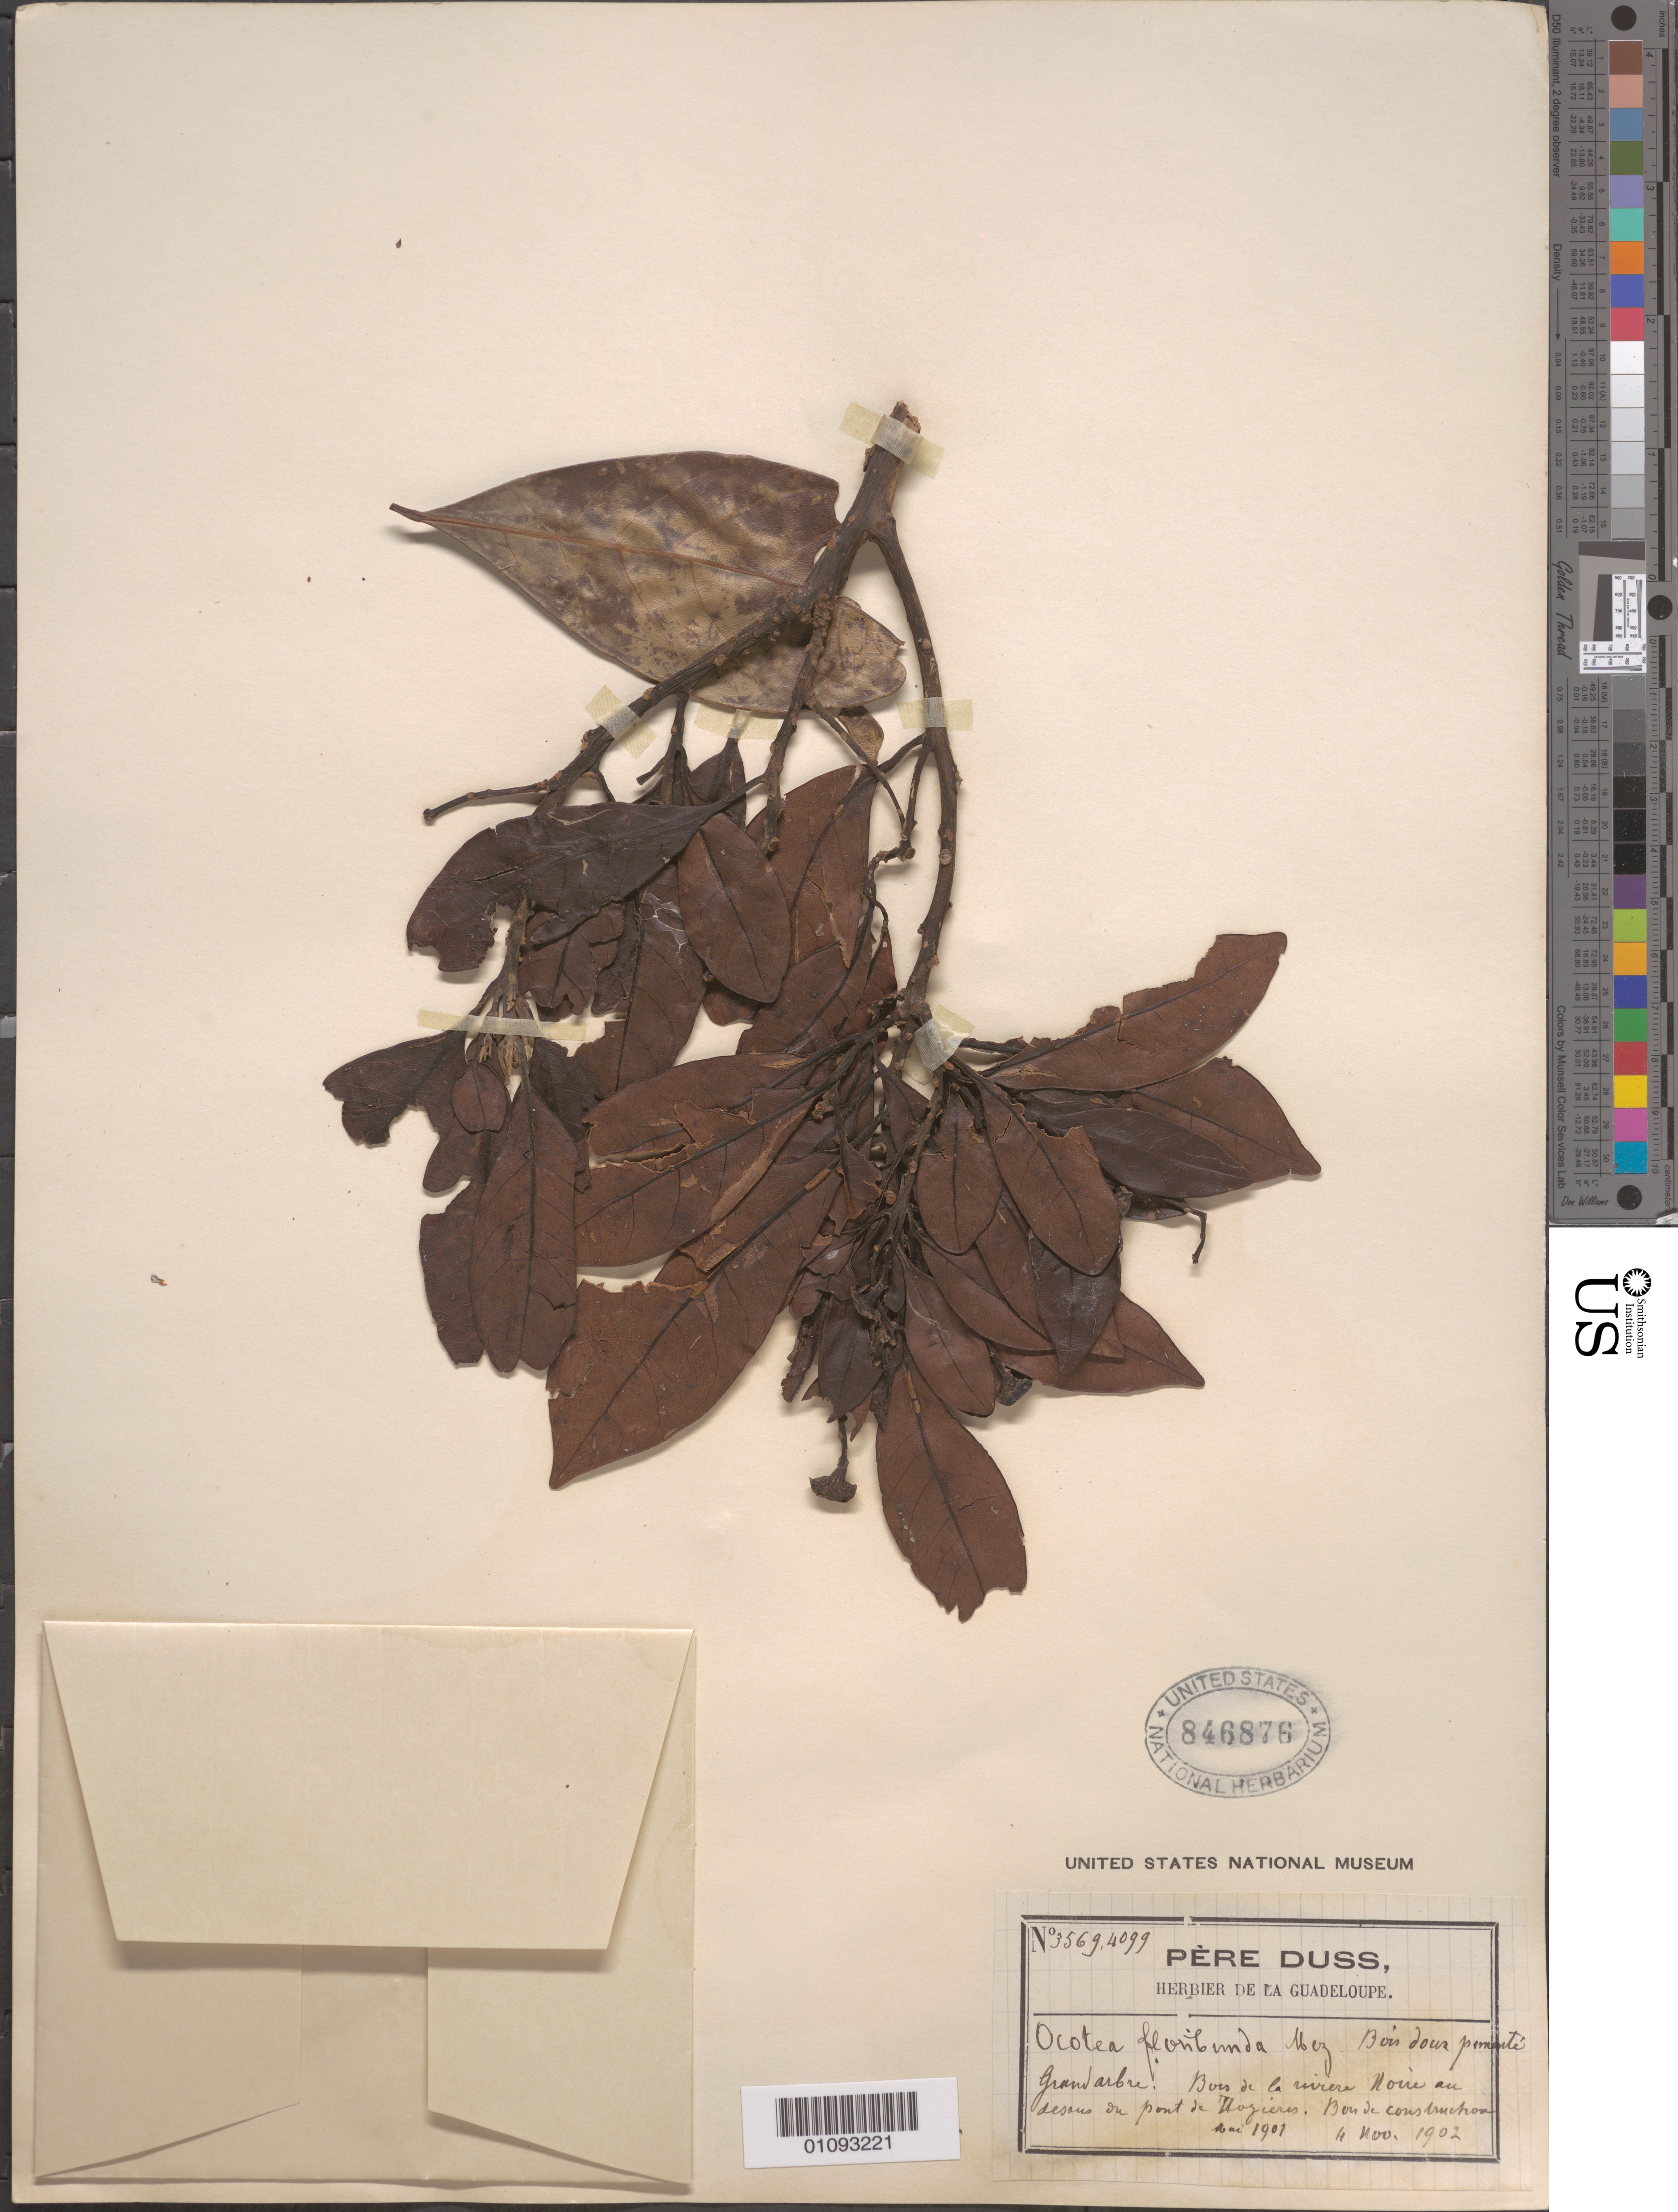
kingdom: Plantae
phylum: Tracheophyta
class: Magnoliopsida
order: Laurales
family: Lauraceae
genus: Ocotea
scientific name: Ocotea floribunda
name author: (Sw.) Mez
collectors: Père Duss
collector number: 4099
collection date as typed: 11 Nov 1902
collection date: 1902-11-11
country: Guadeloupe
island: Basse Terre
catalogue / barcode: US 846876